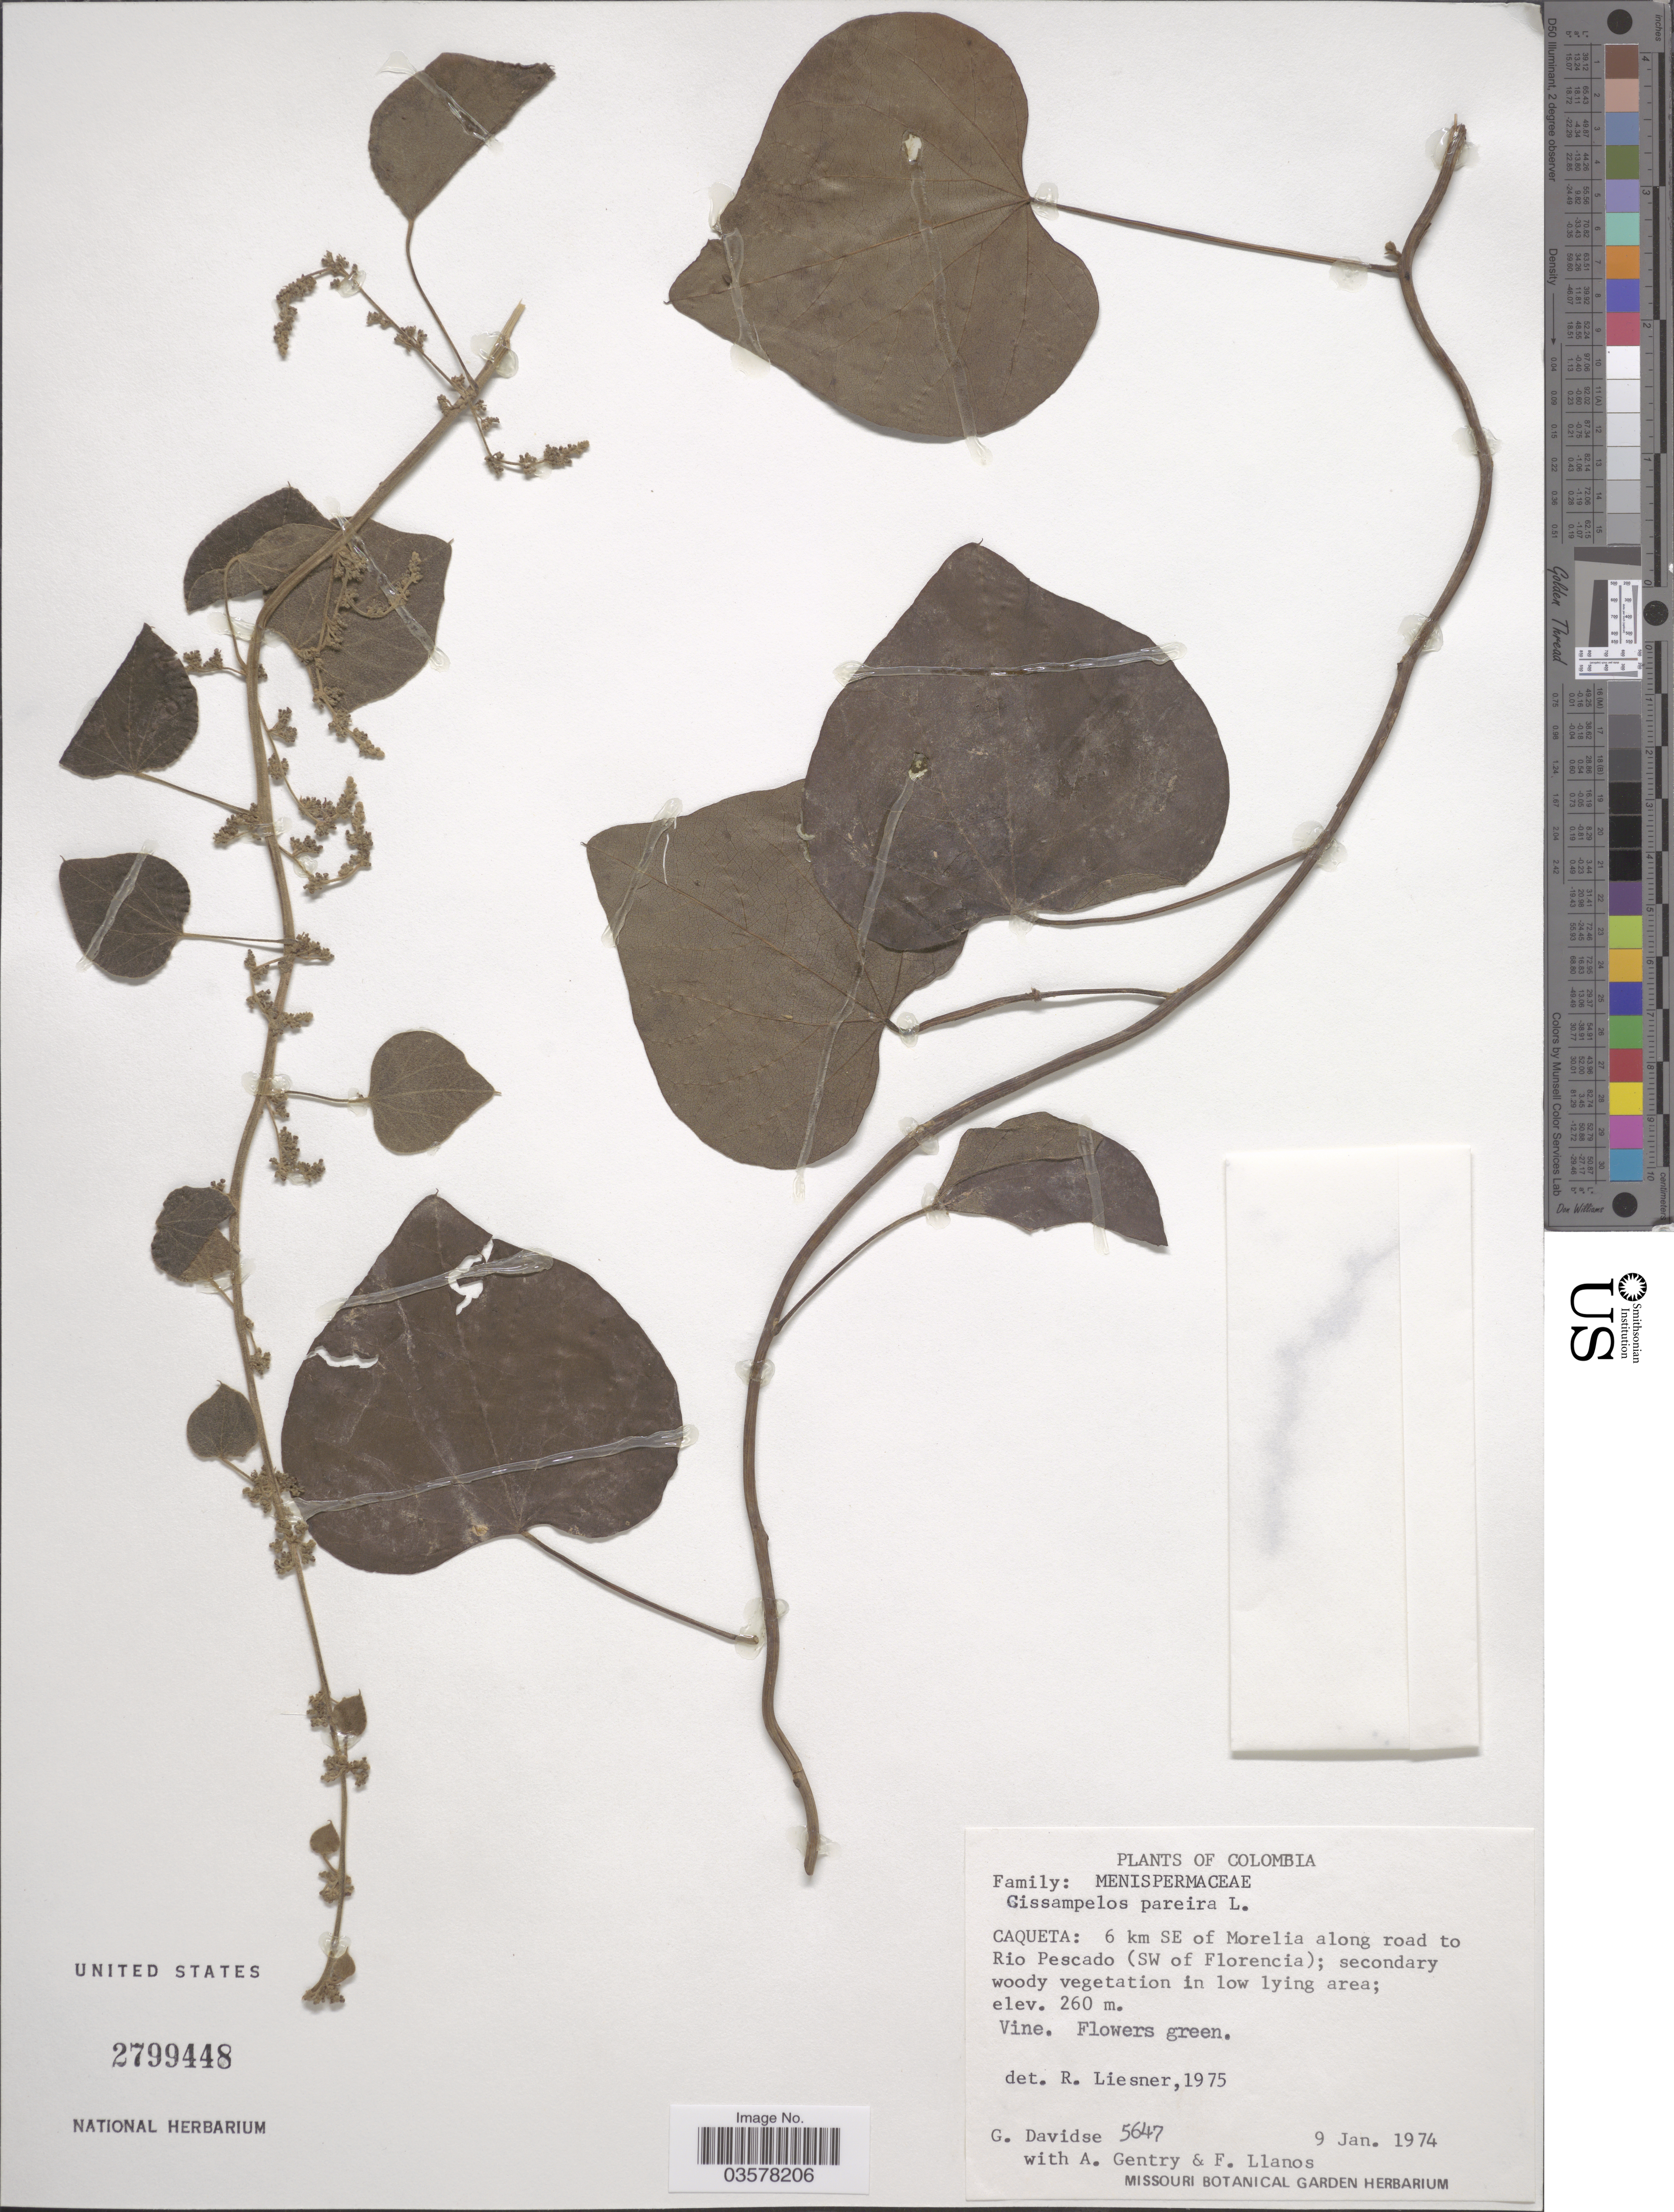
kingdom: Plantae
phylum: Tracheophyta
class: Magnoliopsida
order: Ranunculales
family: Menispermaceae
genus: Cissampelos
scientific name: Cissampelos pareira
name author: L.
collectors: G. Davidse, A. H. Gentry & F. Llanos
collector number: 5647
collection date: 1974-01-09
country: Colombia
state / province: Caquetá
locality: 6 km SE of Morelia along road to Rio Pescado (SW of Florencia).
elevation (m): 260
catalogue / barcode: US 2799448